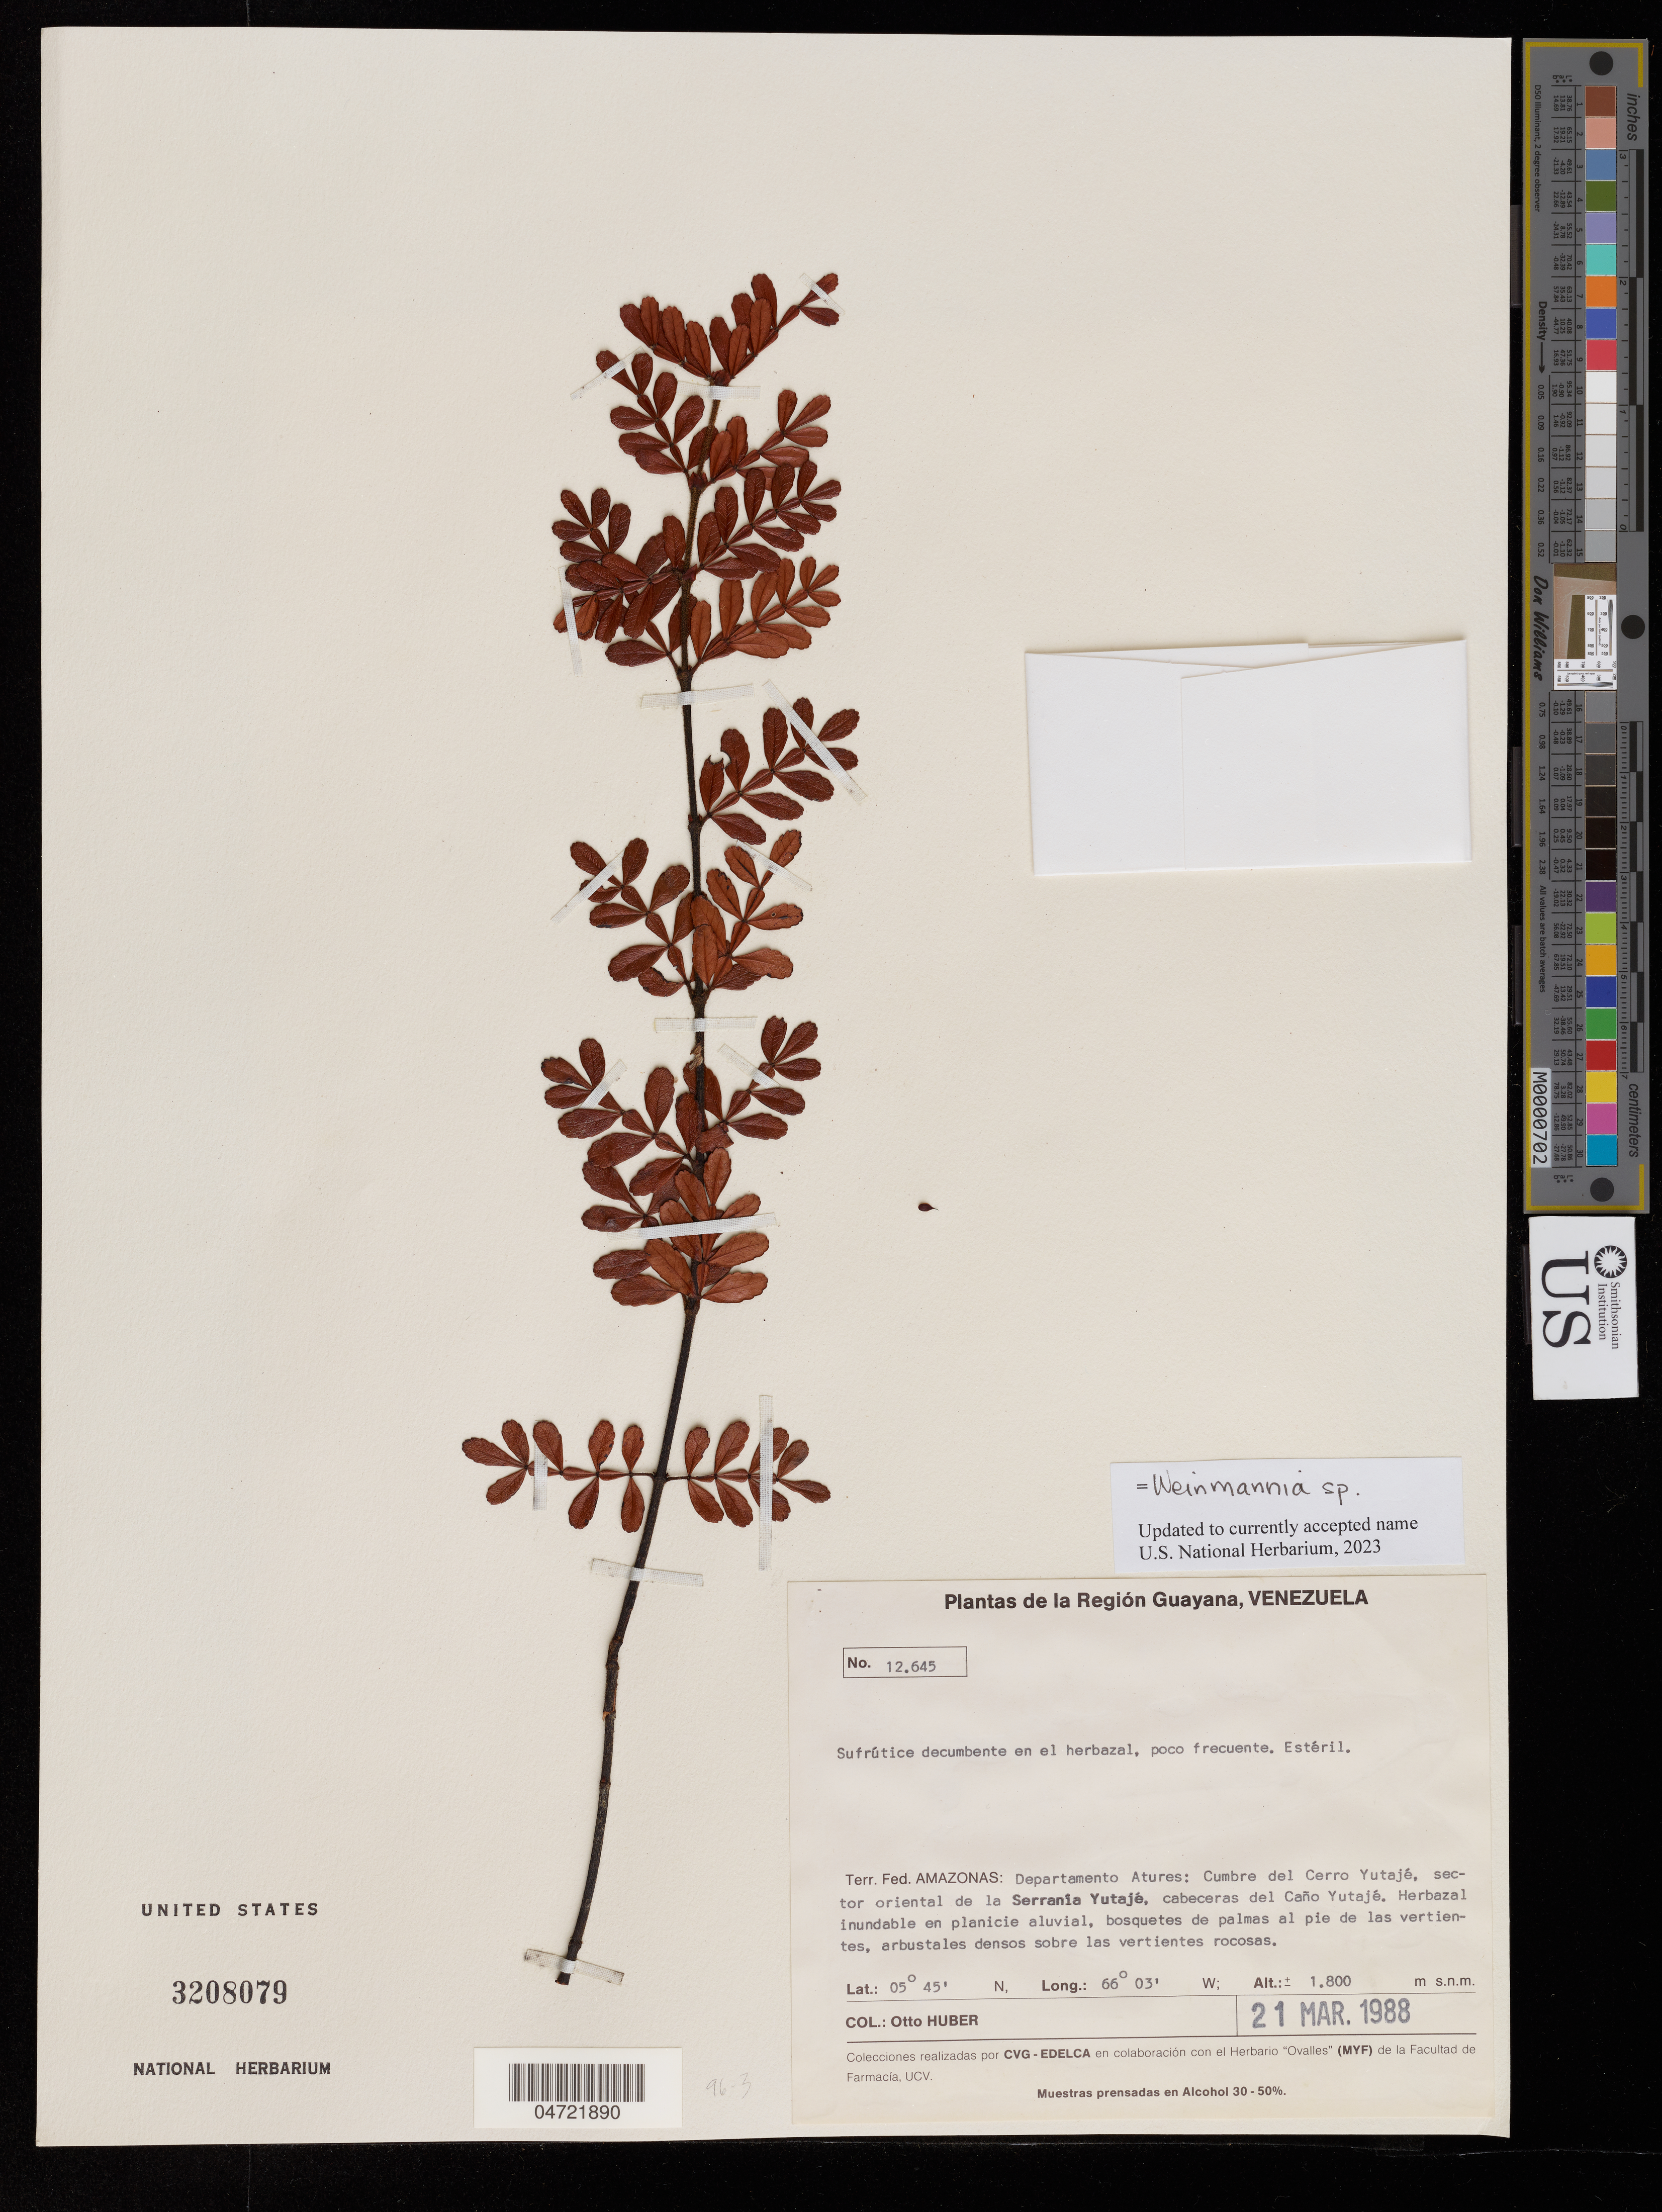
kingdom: Plantae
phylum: Tracheophyta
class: Magnoliopsida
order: Oxalidales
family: Cunoniaceae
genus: Weinmannia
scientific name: Weinmannia sp.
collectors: O. Huber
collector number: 12645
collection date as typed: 21-Mar-88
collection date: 1988-03-21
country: Venezuela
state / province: Amazonas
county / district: Atures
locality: Cerro Yutajé, cumbre, sector oriental de la Serrania Yutajé, cabeceras del Caño Yutajé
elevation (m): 1800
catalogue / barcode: US 3208079